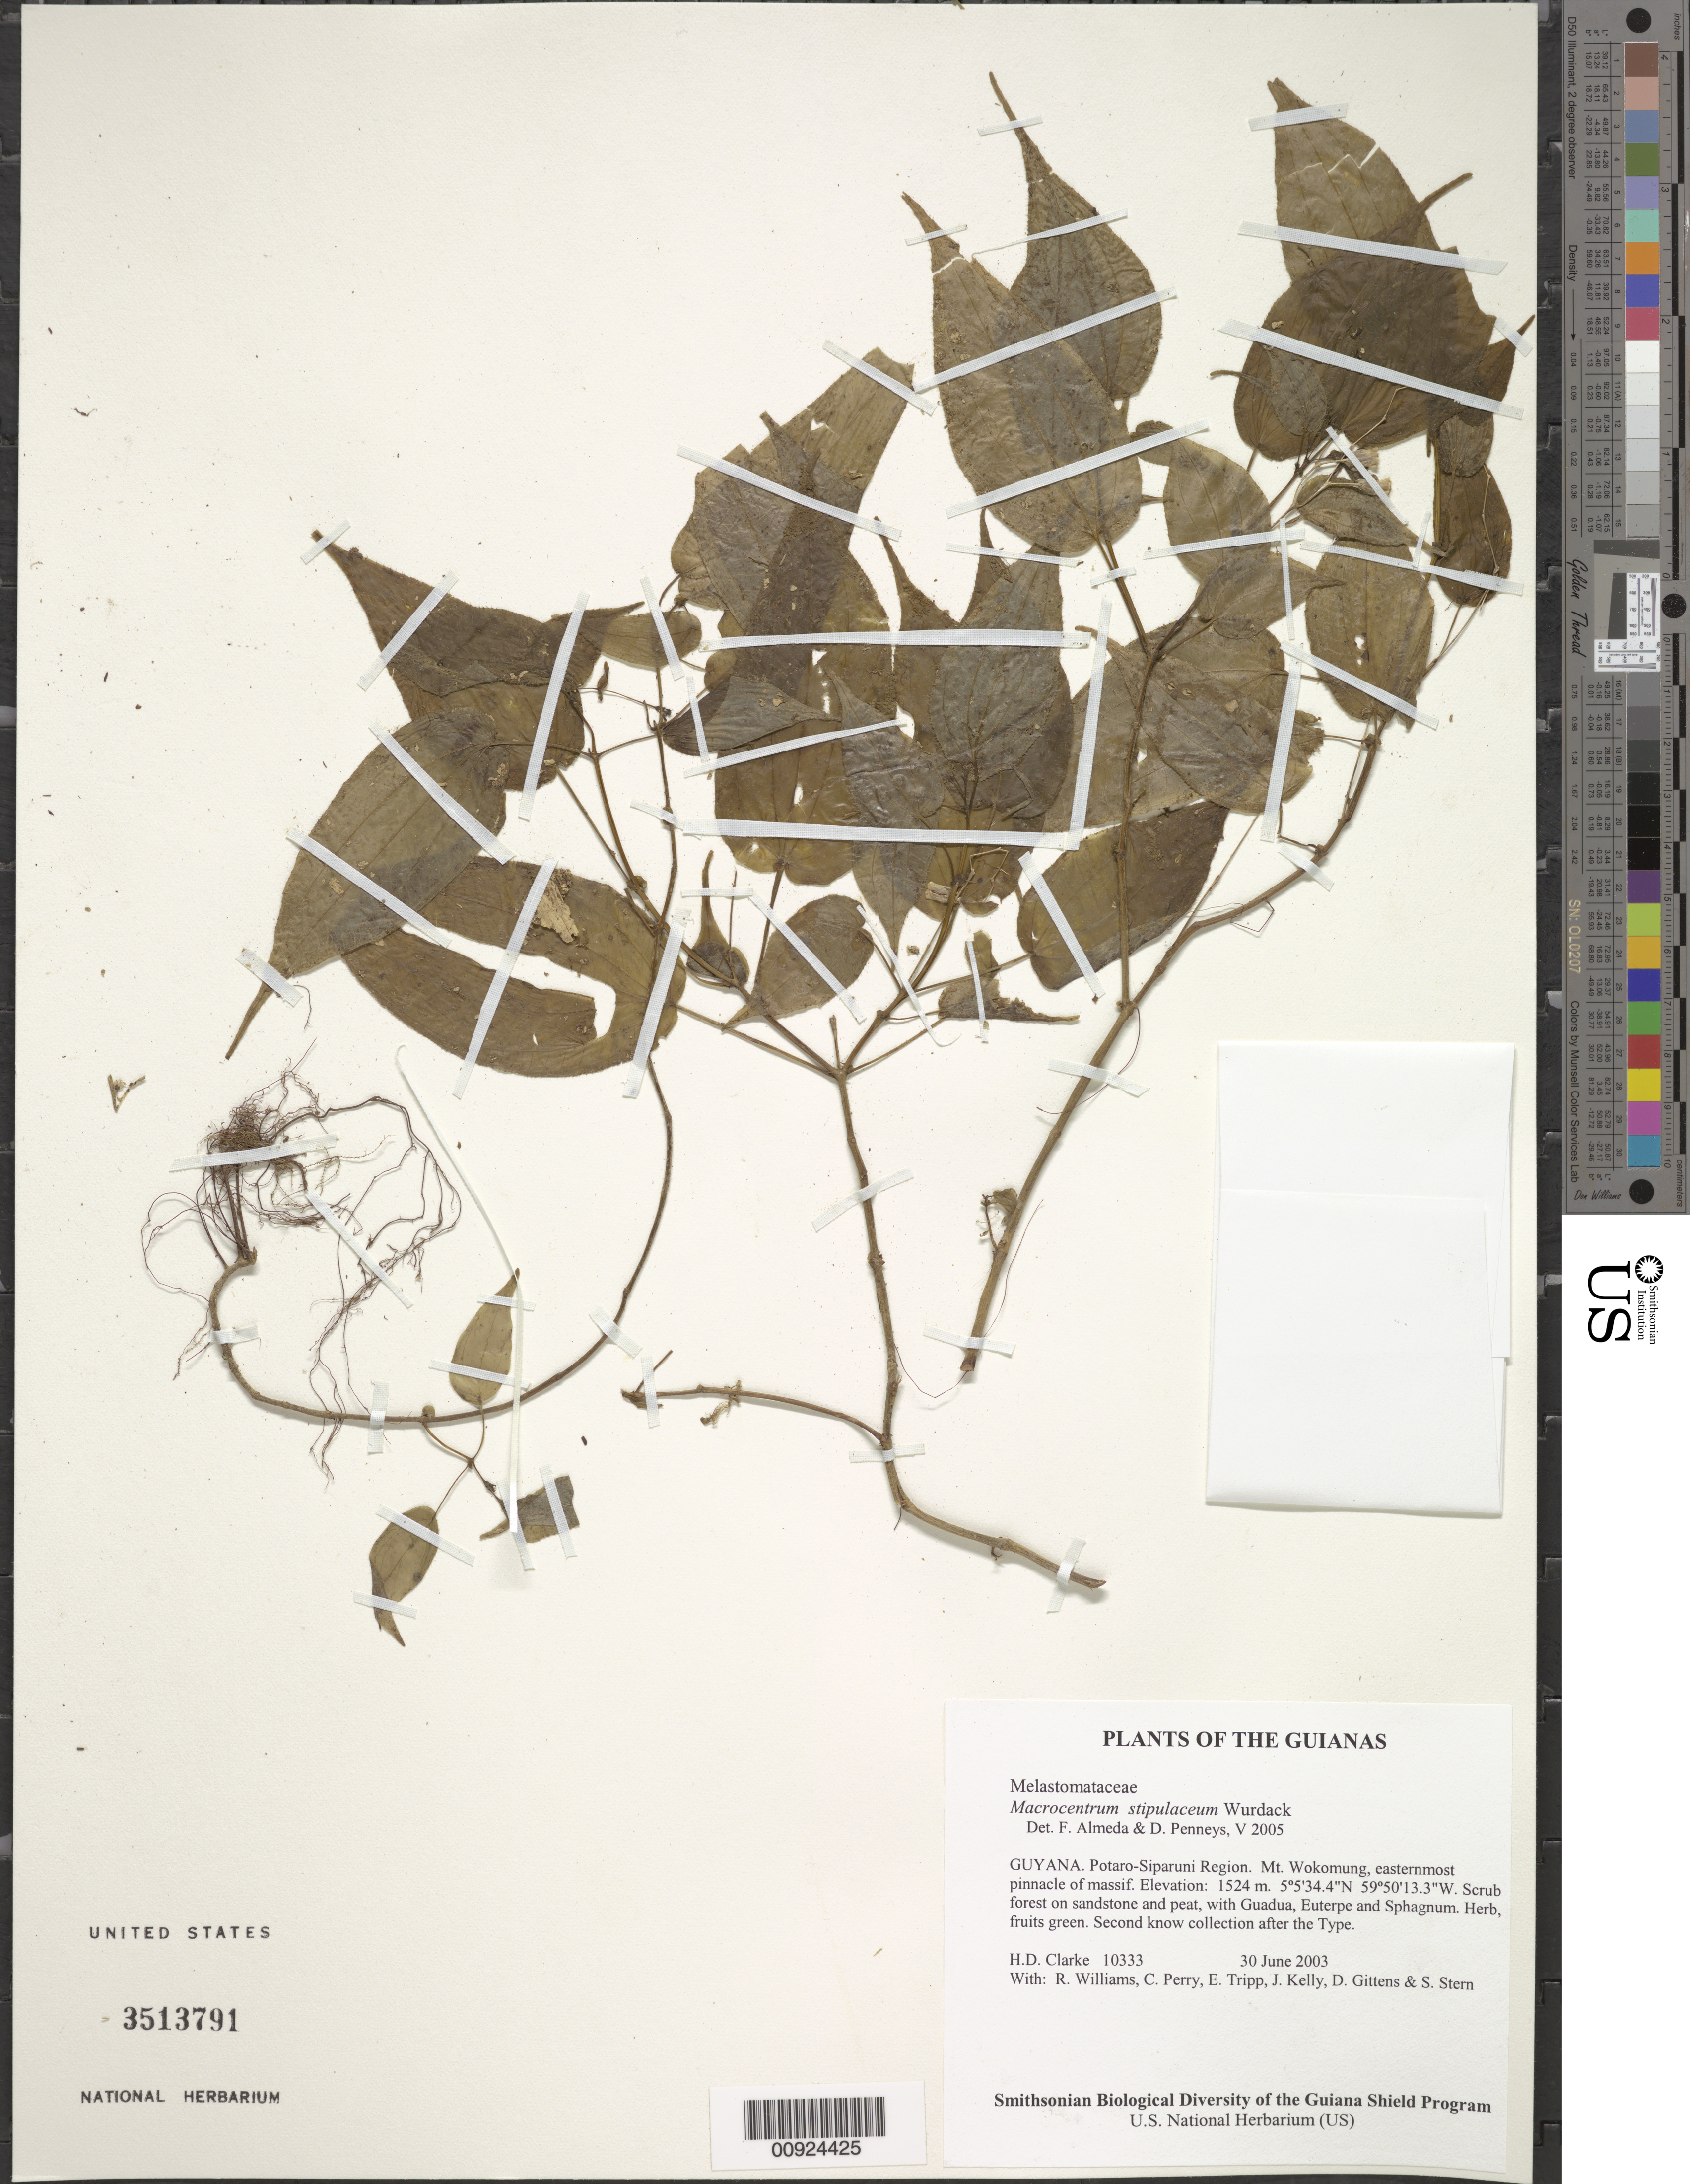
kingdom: Plantae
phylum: Tracheophyta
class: Magnoliopsida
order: Myrtales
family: Melastomataceae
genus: Macrocentrum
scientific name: Macrocentrum stipulaceum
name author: Wurdack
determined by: Almeda, F.; Penneys, D. S.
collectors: H. D. Clarke, R. Williams, C. Perry, E. Tripp, J. Kelly, D. Gittens & S. R. Stern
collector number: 10333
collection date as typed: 30 June 2003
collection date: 2003-06-30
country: Guyana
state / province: Potaro-Siparuni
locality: Mt. Wokomung, easternmost pinnacle of massif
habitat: Scrub forest on sandstone and peat, with Guadua, Euterpe and Sphagnum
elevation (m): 1524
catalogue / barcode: US 3513791